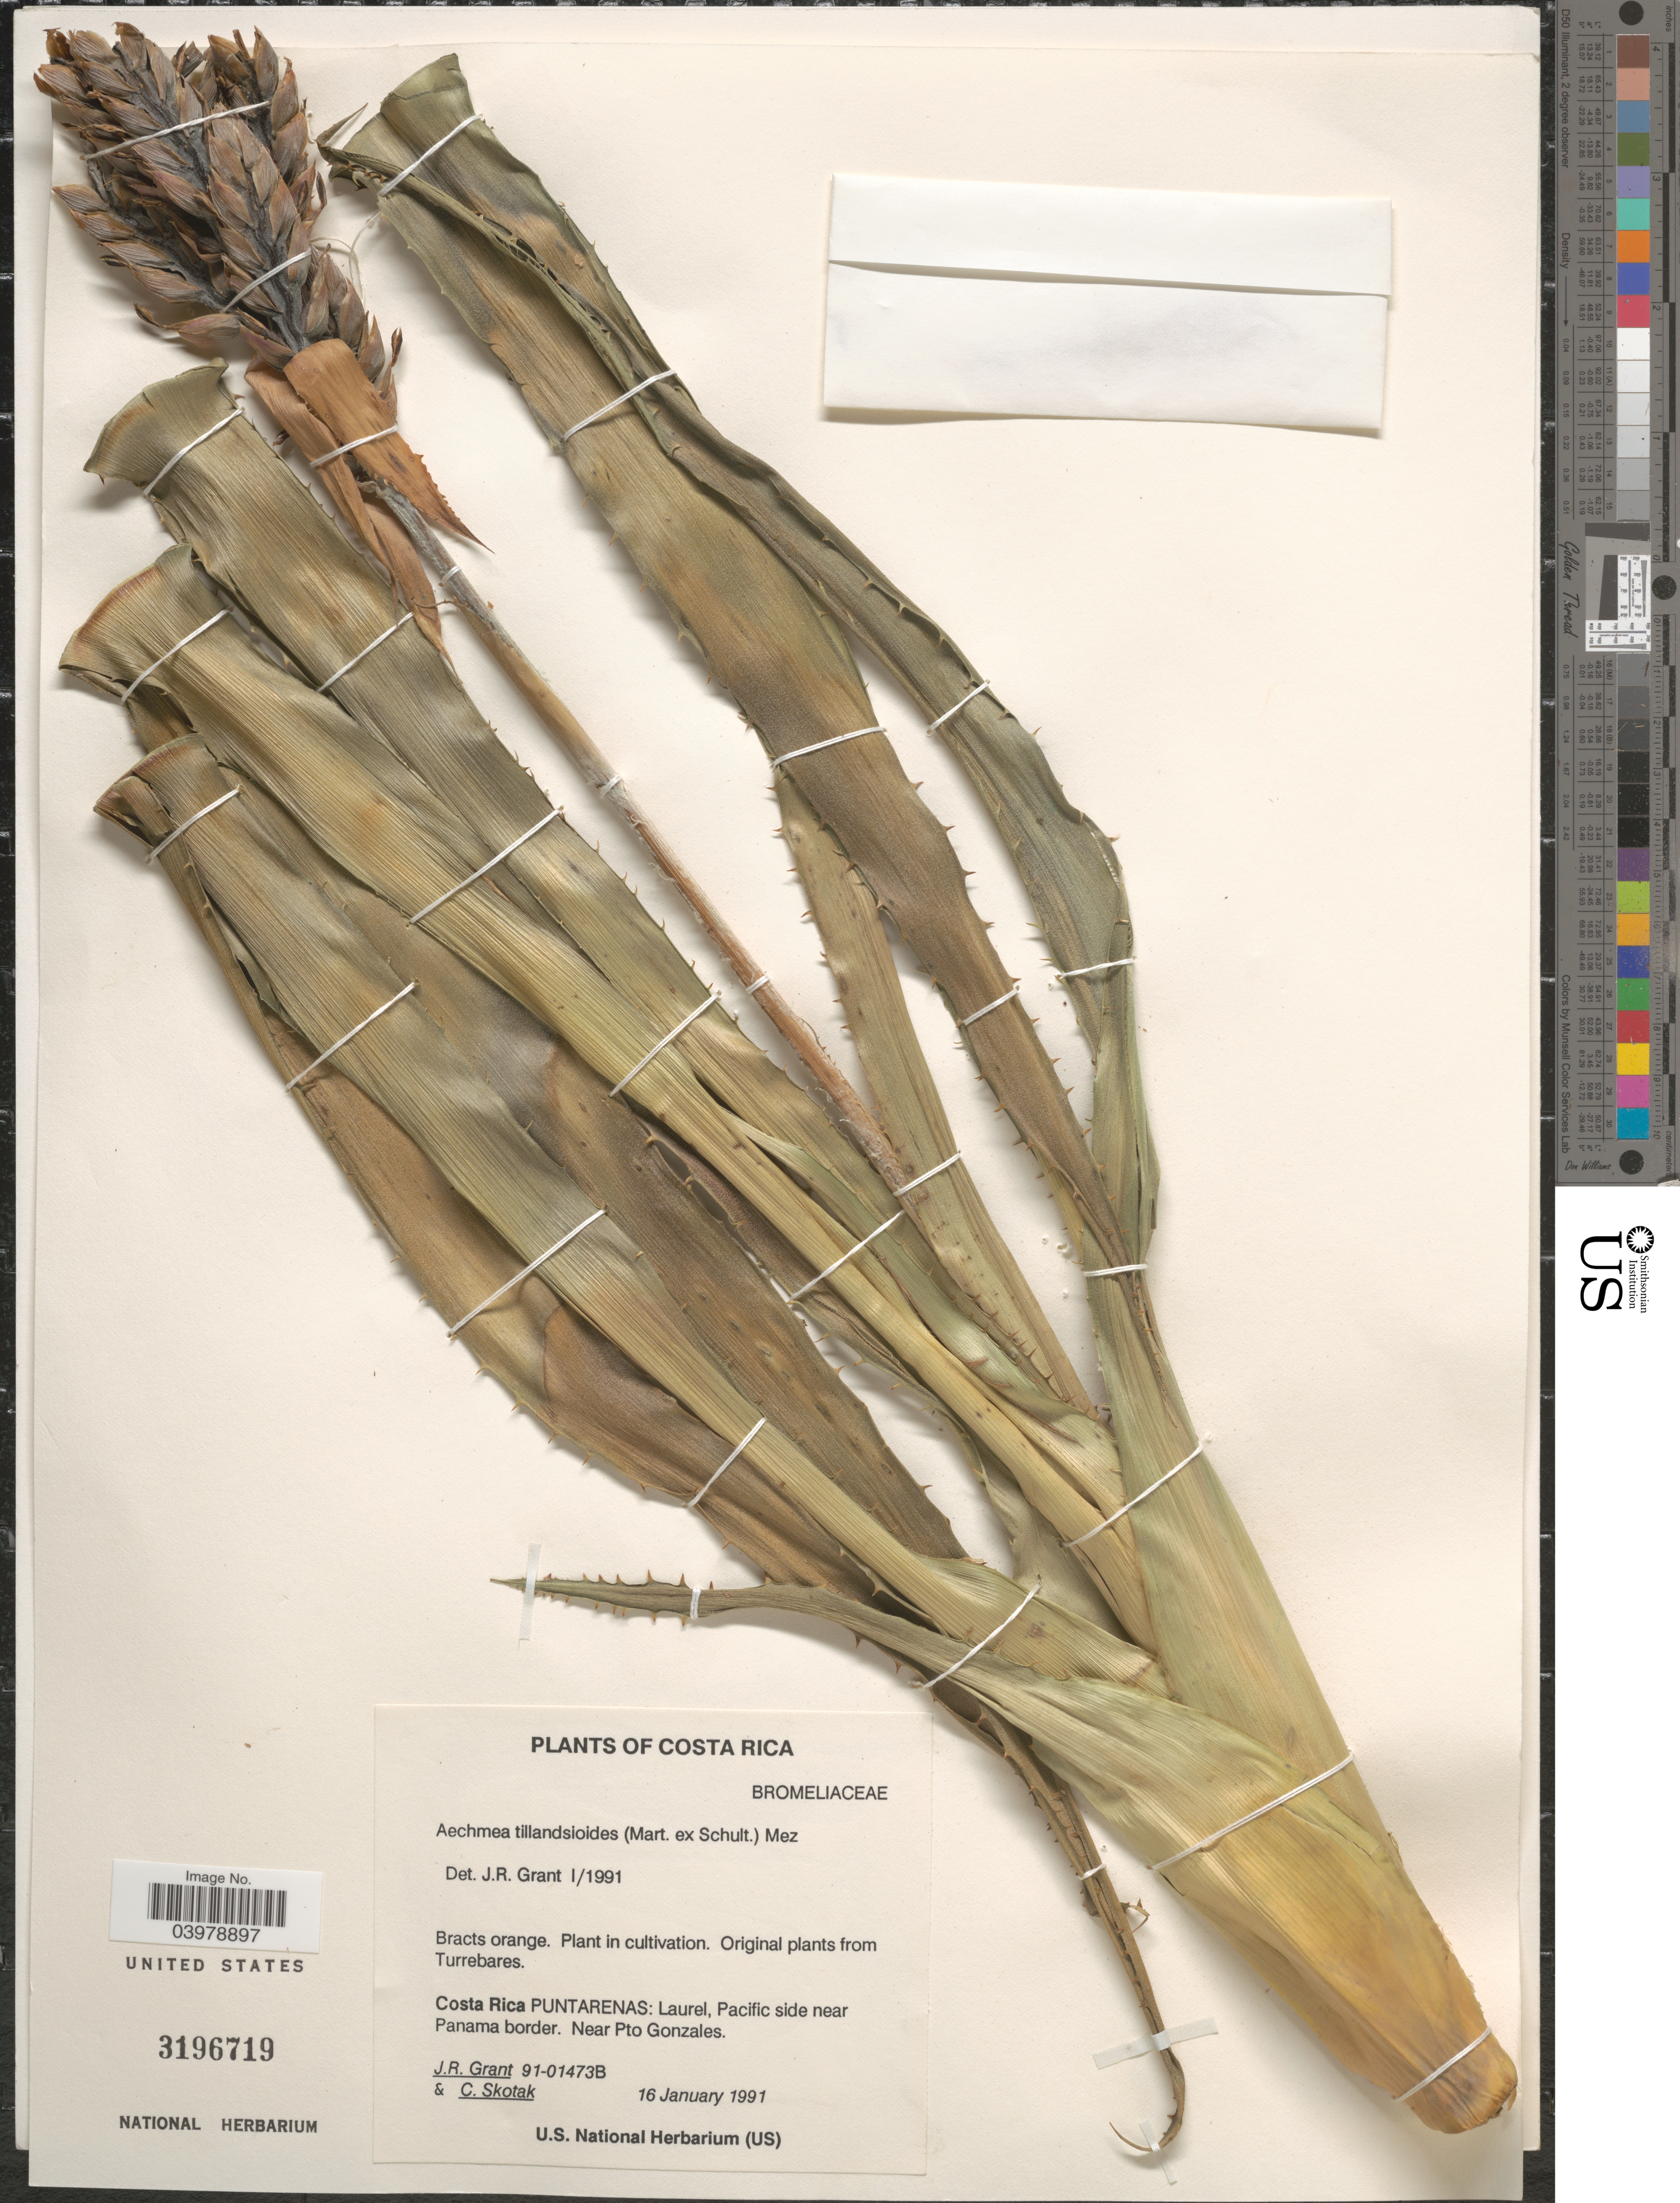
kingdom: Plantae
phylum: Tracheophyta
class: Liliopsida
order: Poales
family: Bromeliaceae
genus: Aechmea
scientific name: Aechmea tillandsioides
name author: (Mart. ex Schult. & Schult. f.) Baker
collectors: J. Grant & C. Skotak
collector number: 91-01473B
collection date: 1991-01-16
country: Costa Rica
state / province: Puntarenas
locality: Laurel, Pacific side near Panama border. Near Pto Gonzales.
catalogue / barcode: US 3196719